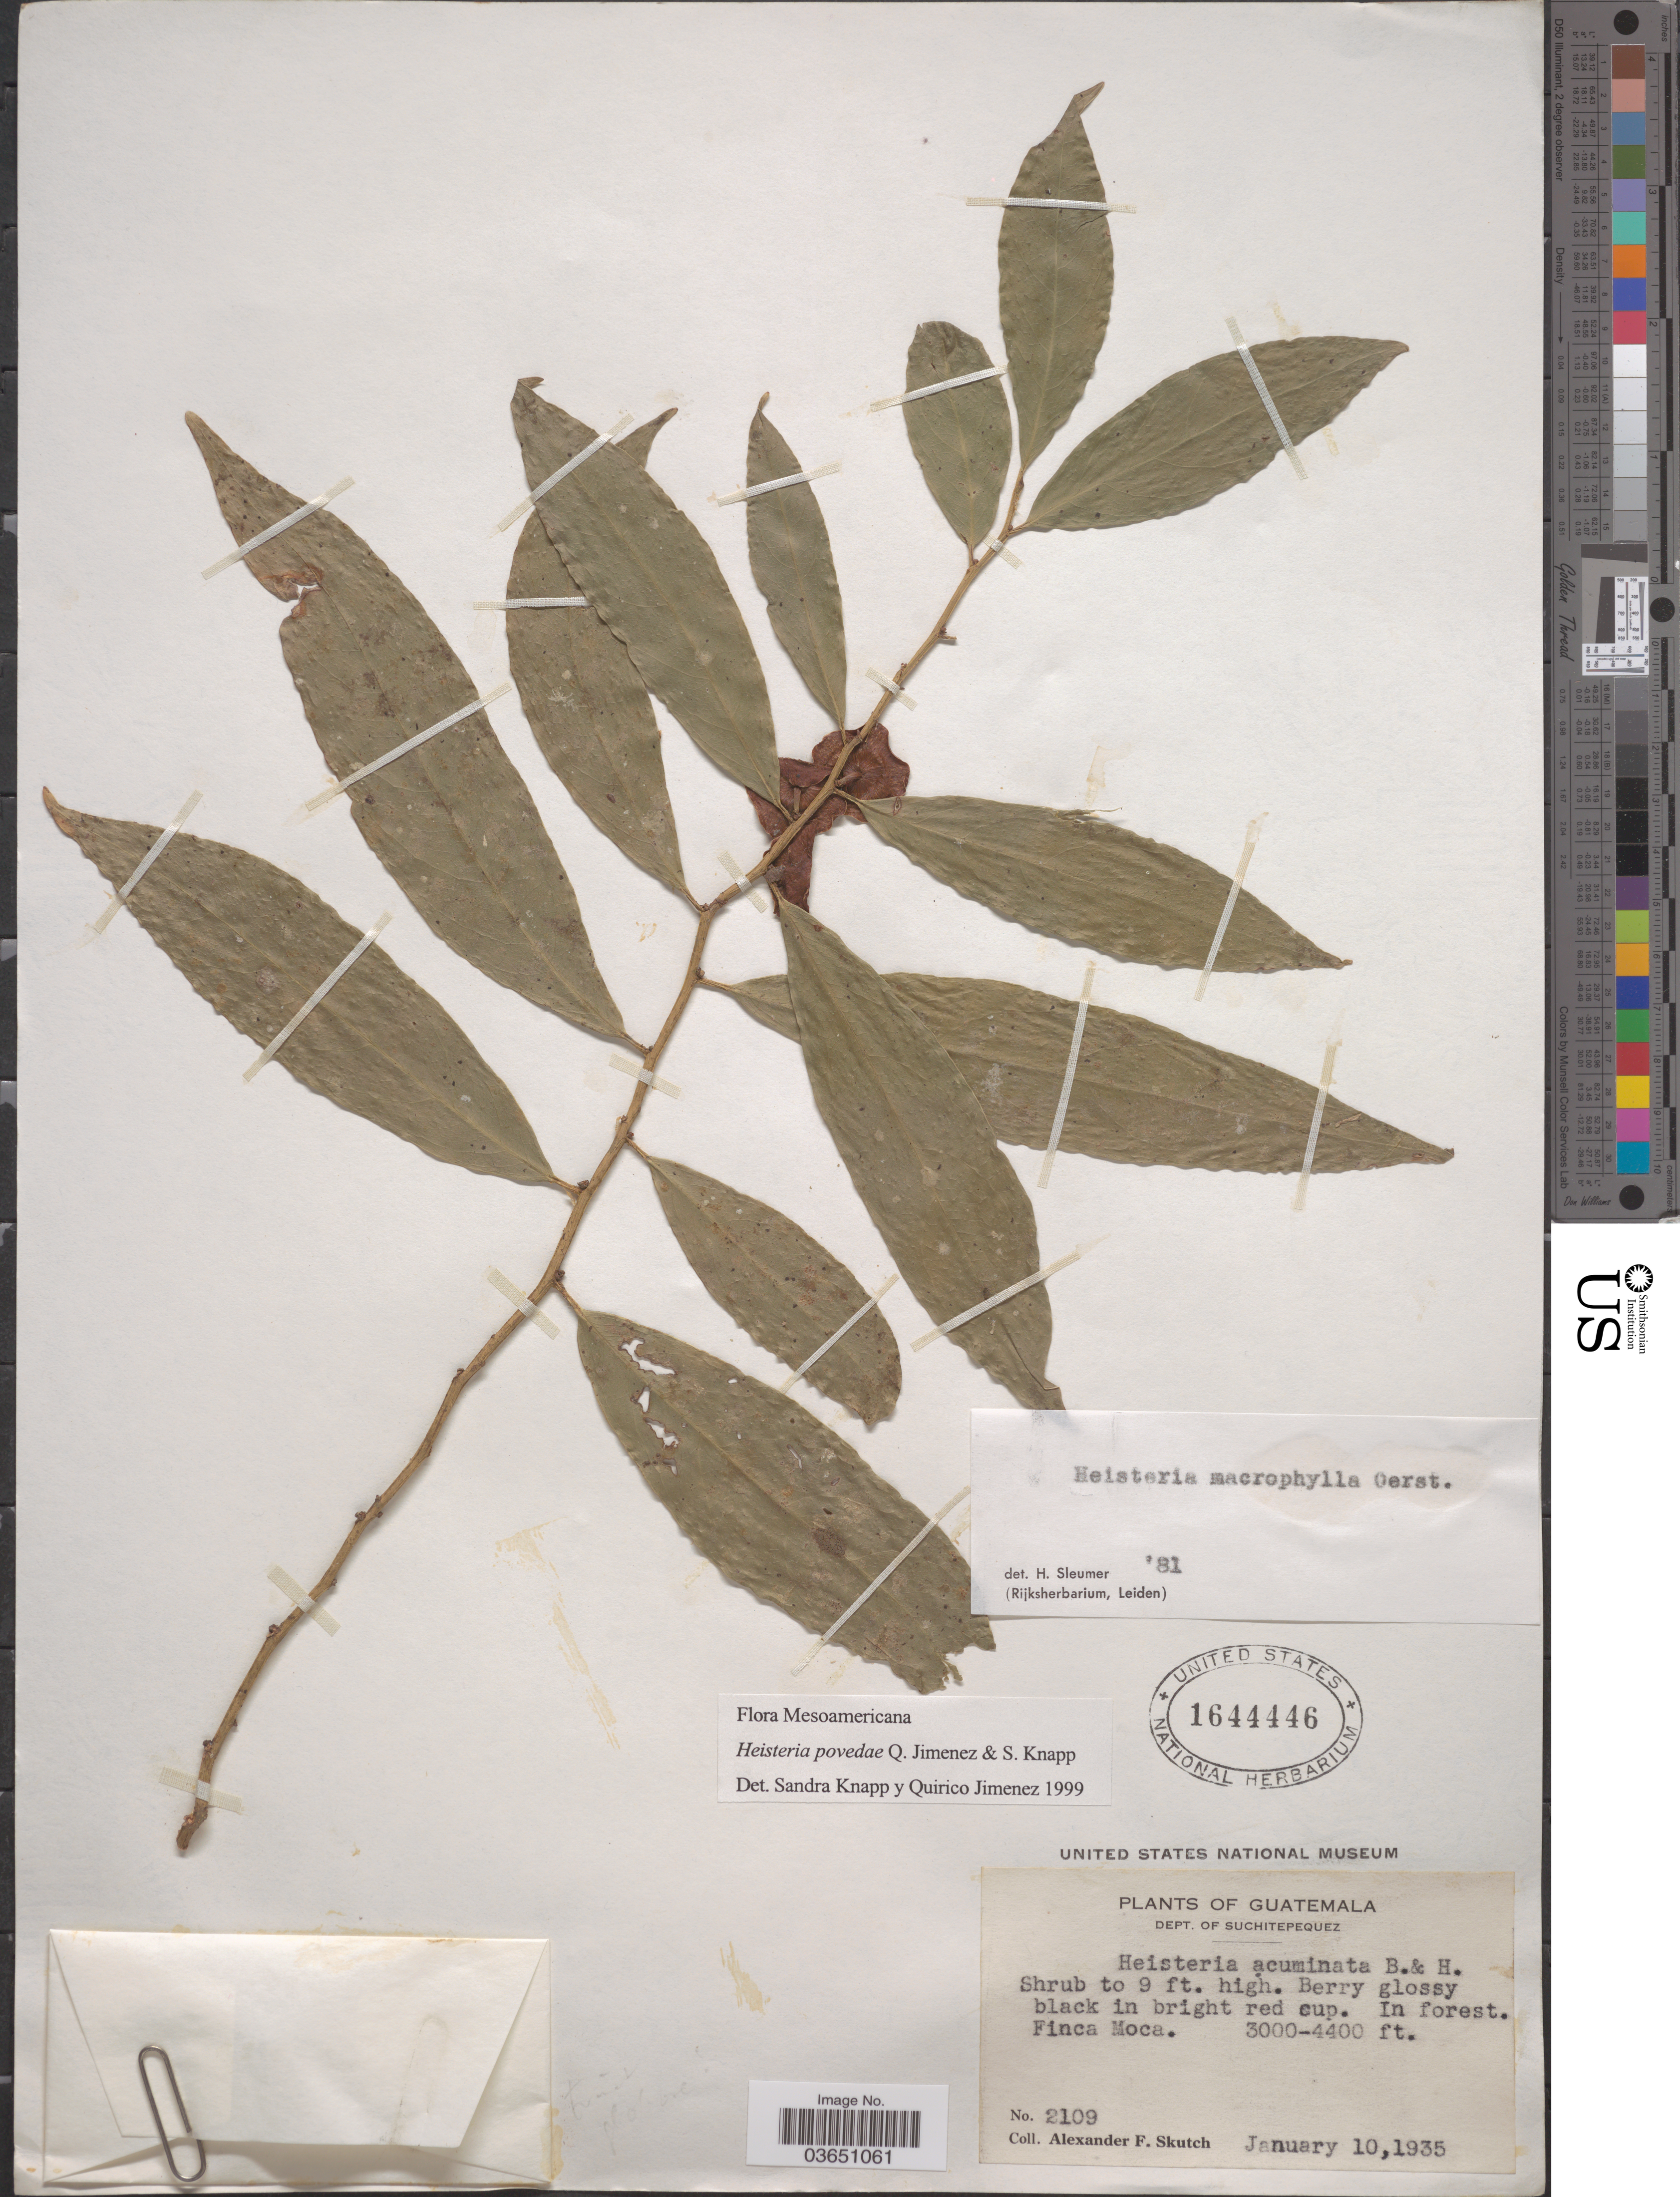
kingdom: Plantae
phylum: Tracheophyta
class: Magnoliopsida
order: Santalales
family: Erythropalaceae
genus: Heisteria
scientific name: Heisteria povedae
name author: Q. Jiménez & S. Knapp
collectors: A. F. Skutch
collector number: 2109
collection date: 1935-01-10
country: Guatemala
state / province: Suchitepéquez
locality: Dept. of Suchitepequez. In forest Finca Moca.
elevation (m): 914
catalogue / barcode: US 1644446